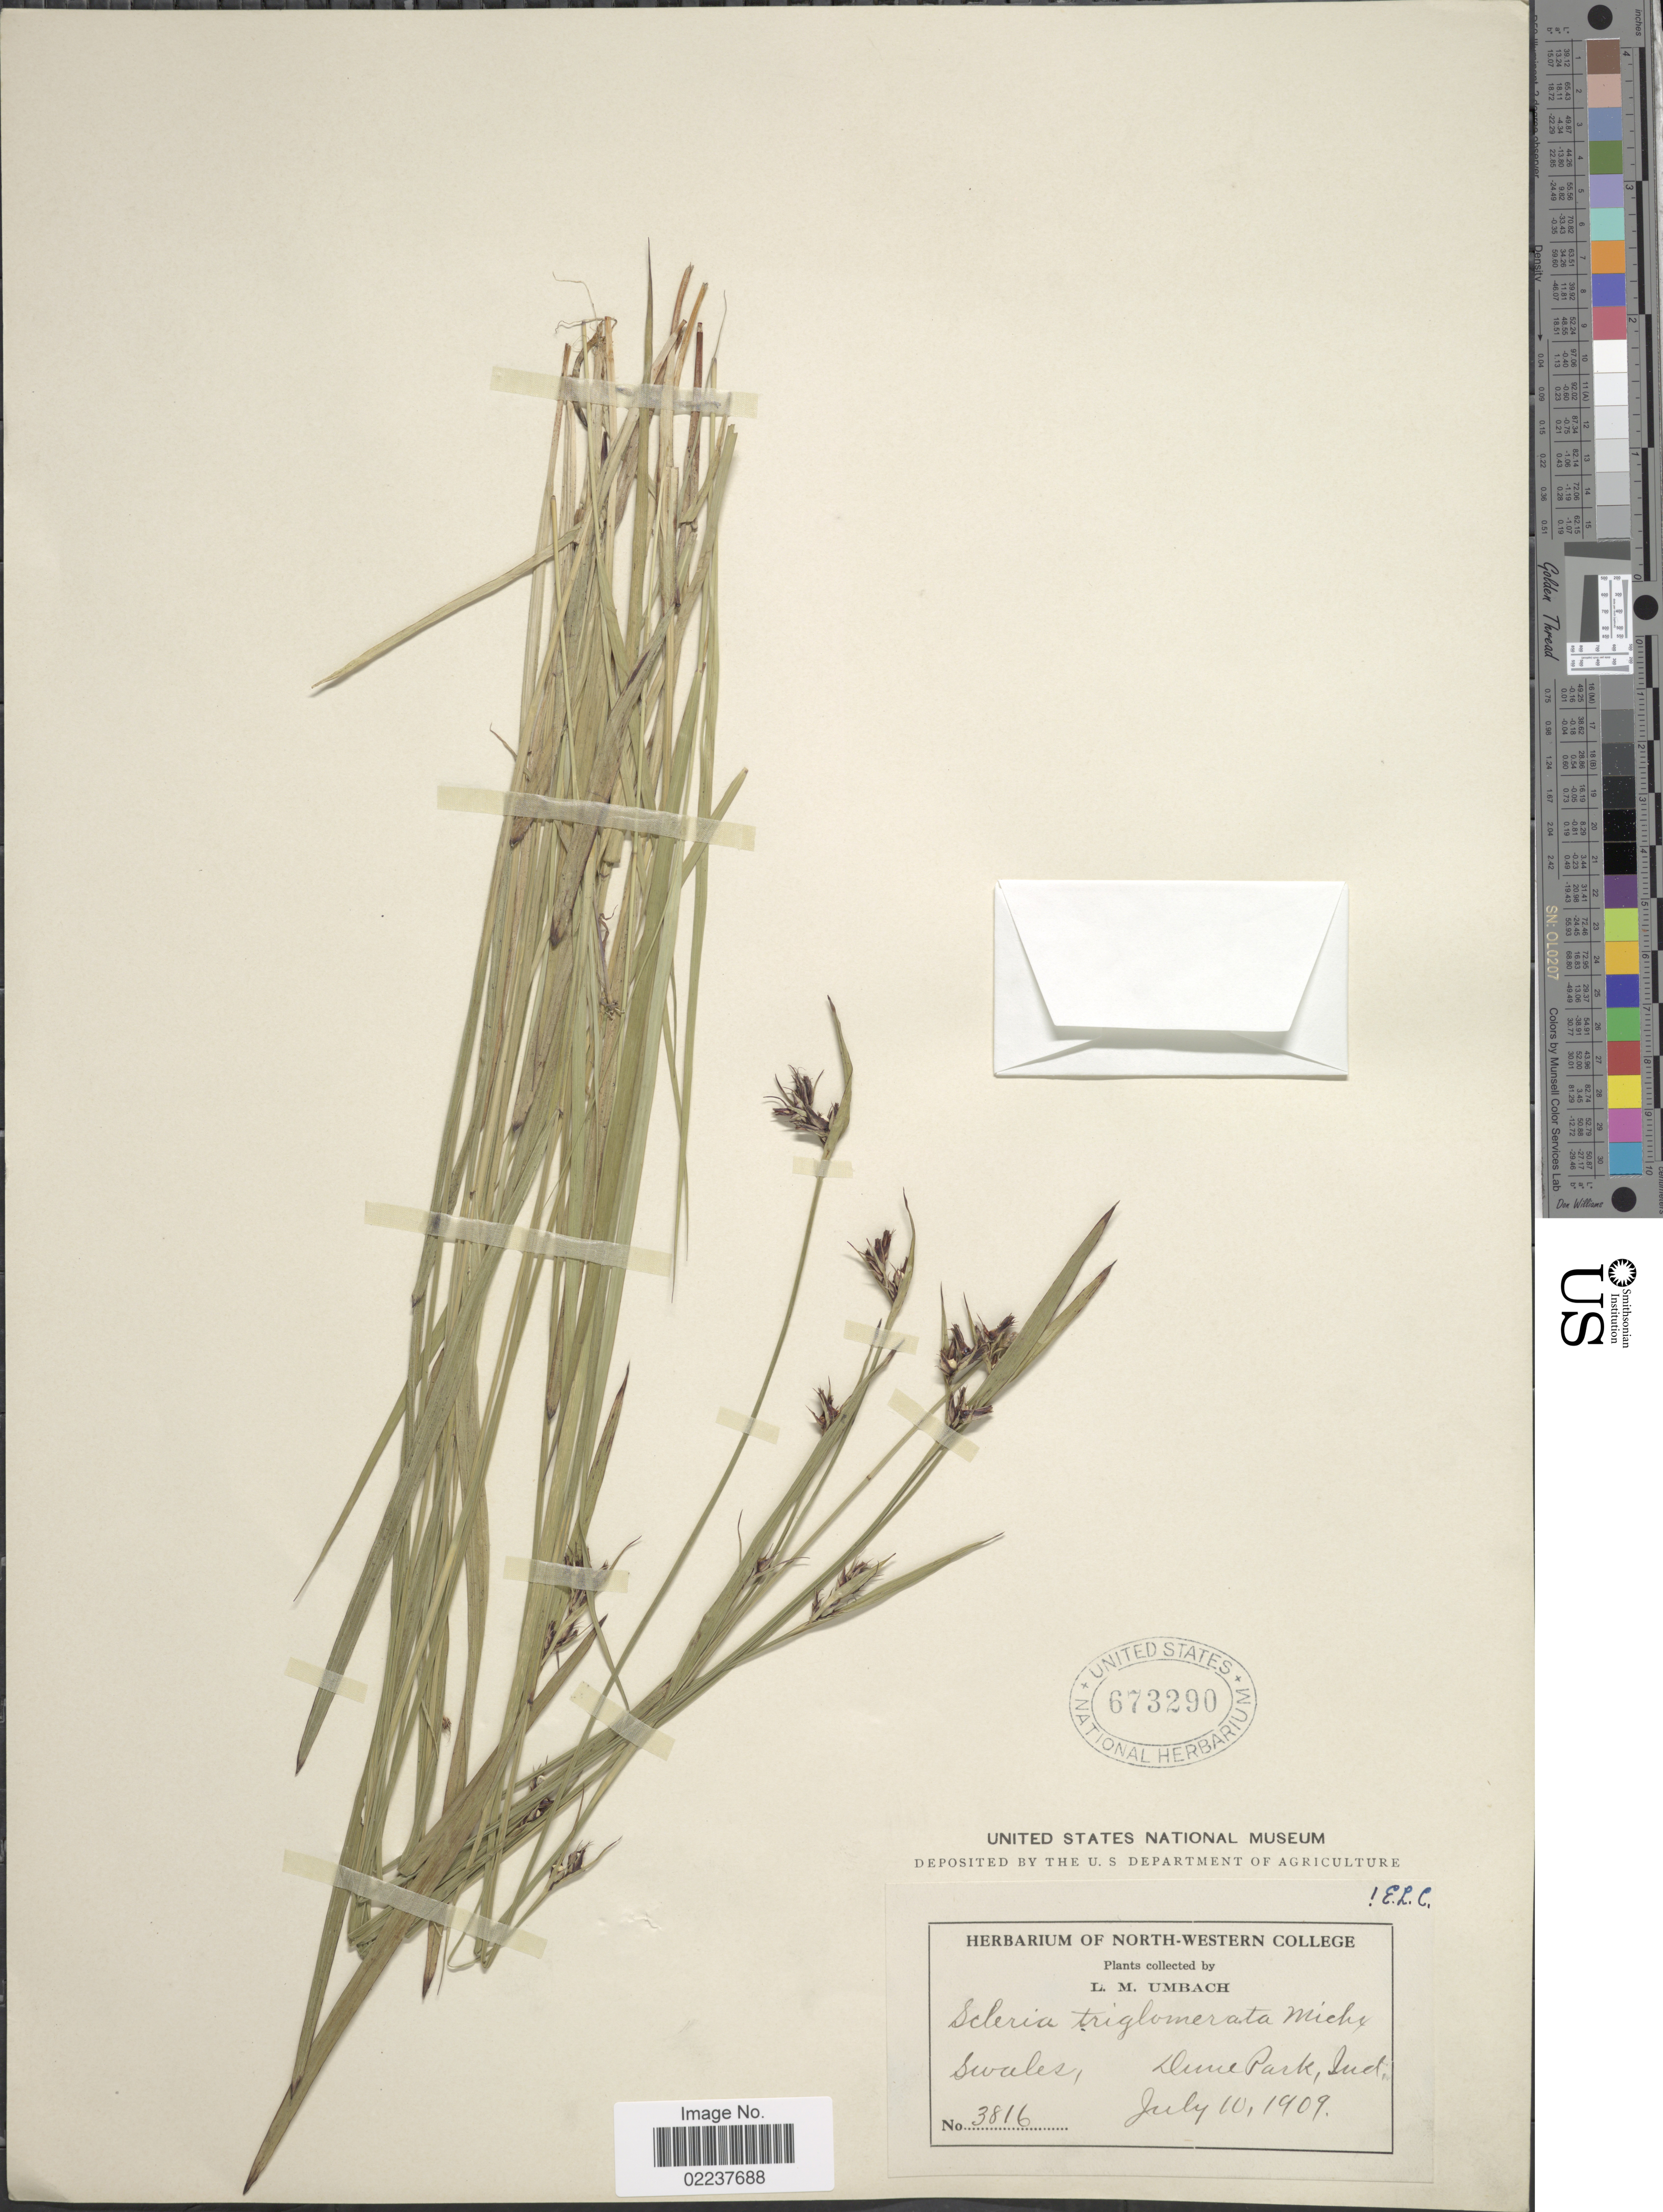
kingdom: Plantae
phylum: Tracheophyta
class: Liliopsida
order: Poales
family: Cyperaceae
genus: Scleria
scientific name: Scleria triglomerata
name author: Michx.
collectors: L. M. Umbach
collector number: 3816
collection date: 1909-07-10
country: United States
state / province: Indiana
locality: Dune Park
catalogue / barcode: US 673290